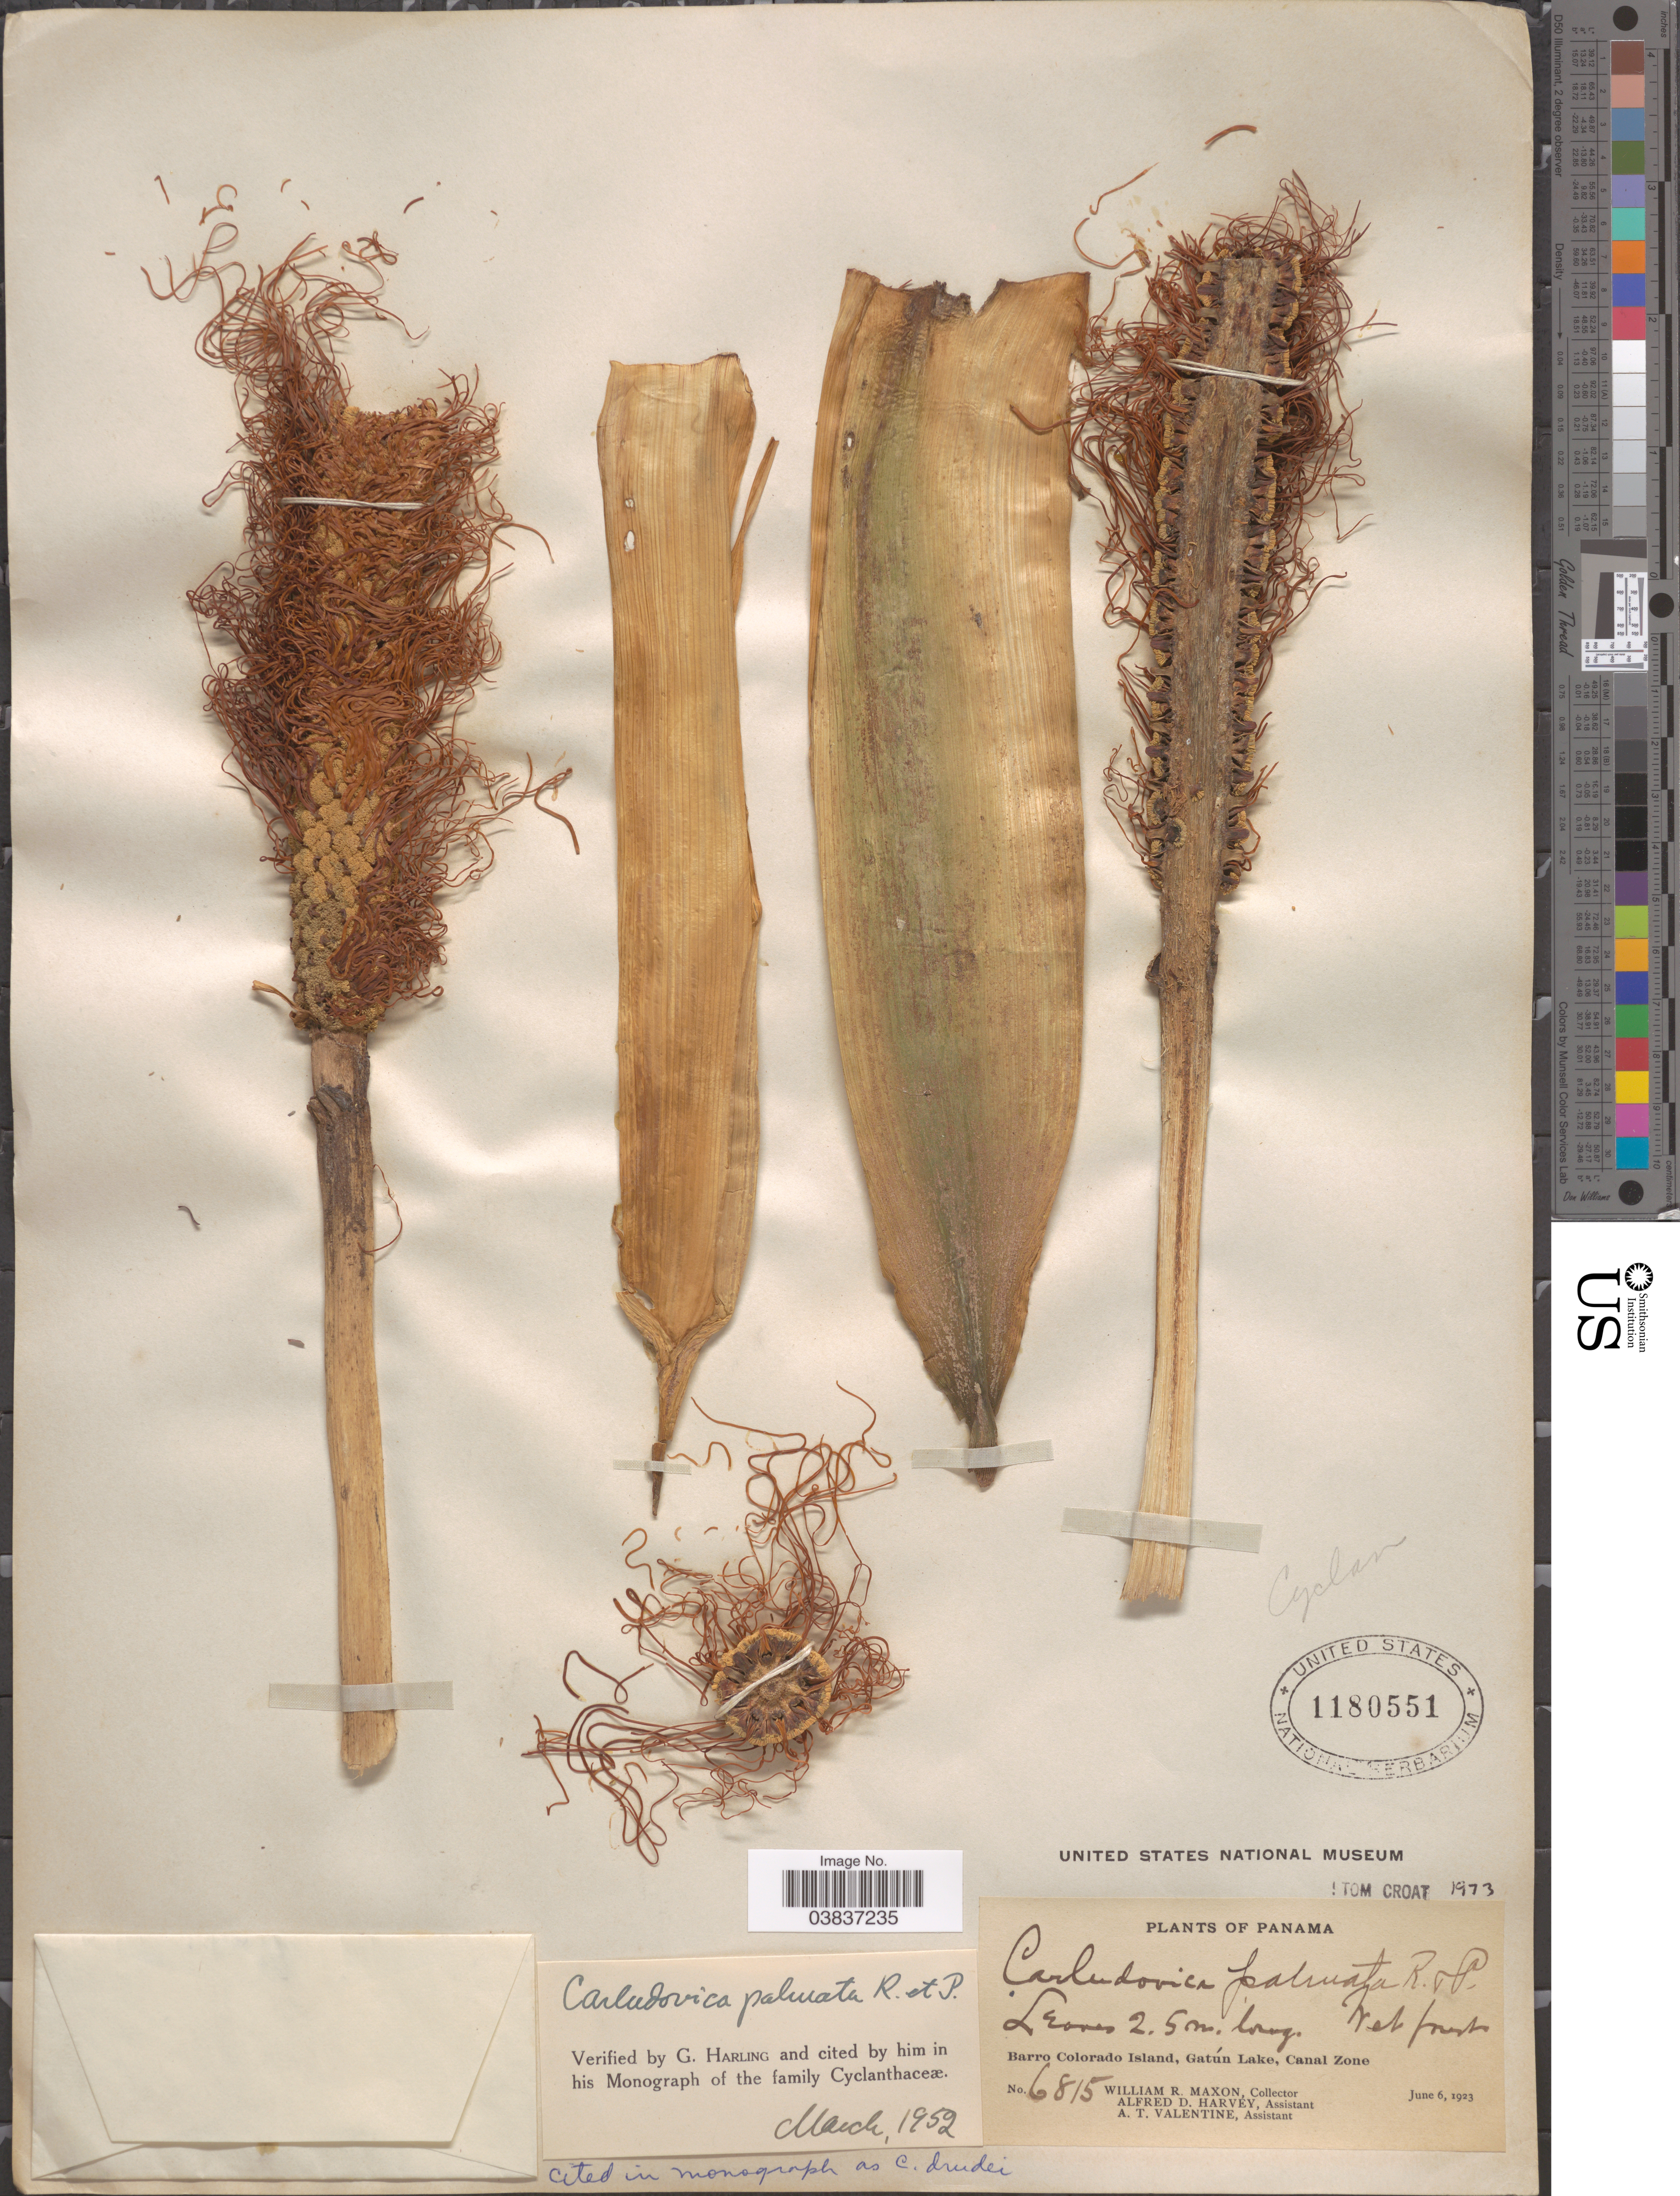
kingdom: Plantae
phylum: Tracheophyta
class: Liliopsida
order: Pandanales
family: Cyclanthaceae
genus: Carludovica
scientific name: Carludovica palmata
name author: Ruiz & Pav.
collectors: W. R. Maxon, A. D. Harvey & A. Valentine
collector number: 6815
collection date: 1923-06-06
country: Panama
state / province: Colón / Panamá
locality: Barro Colorado Island, Gatún Lake, Canal Zone.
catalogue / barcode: US 1180551